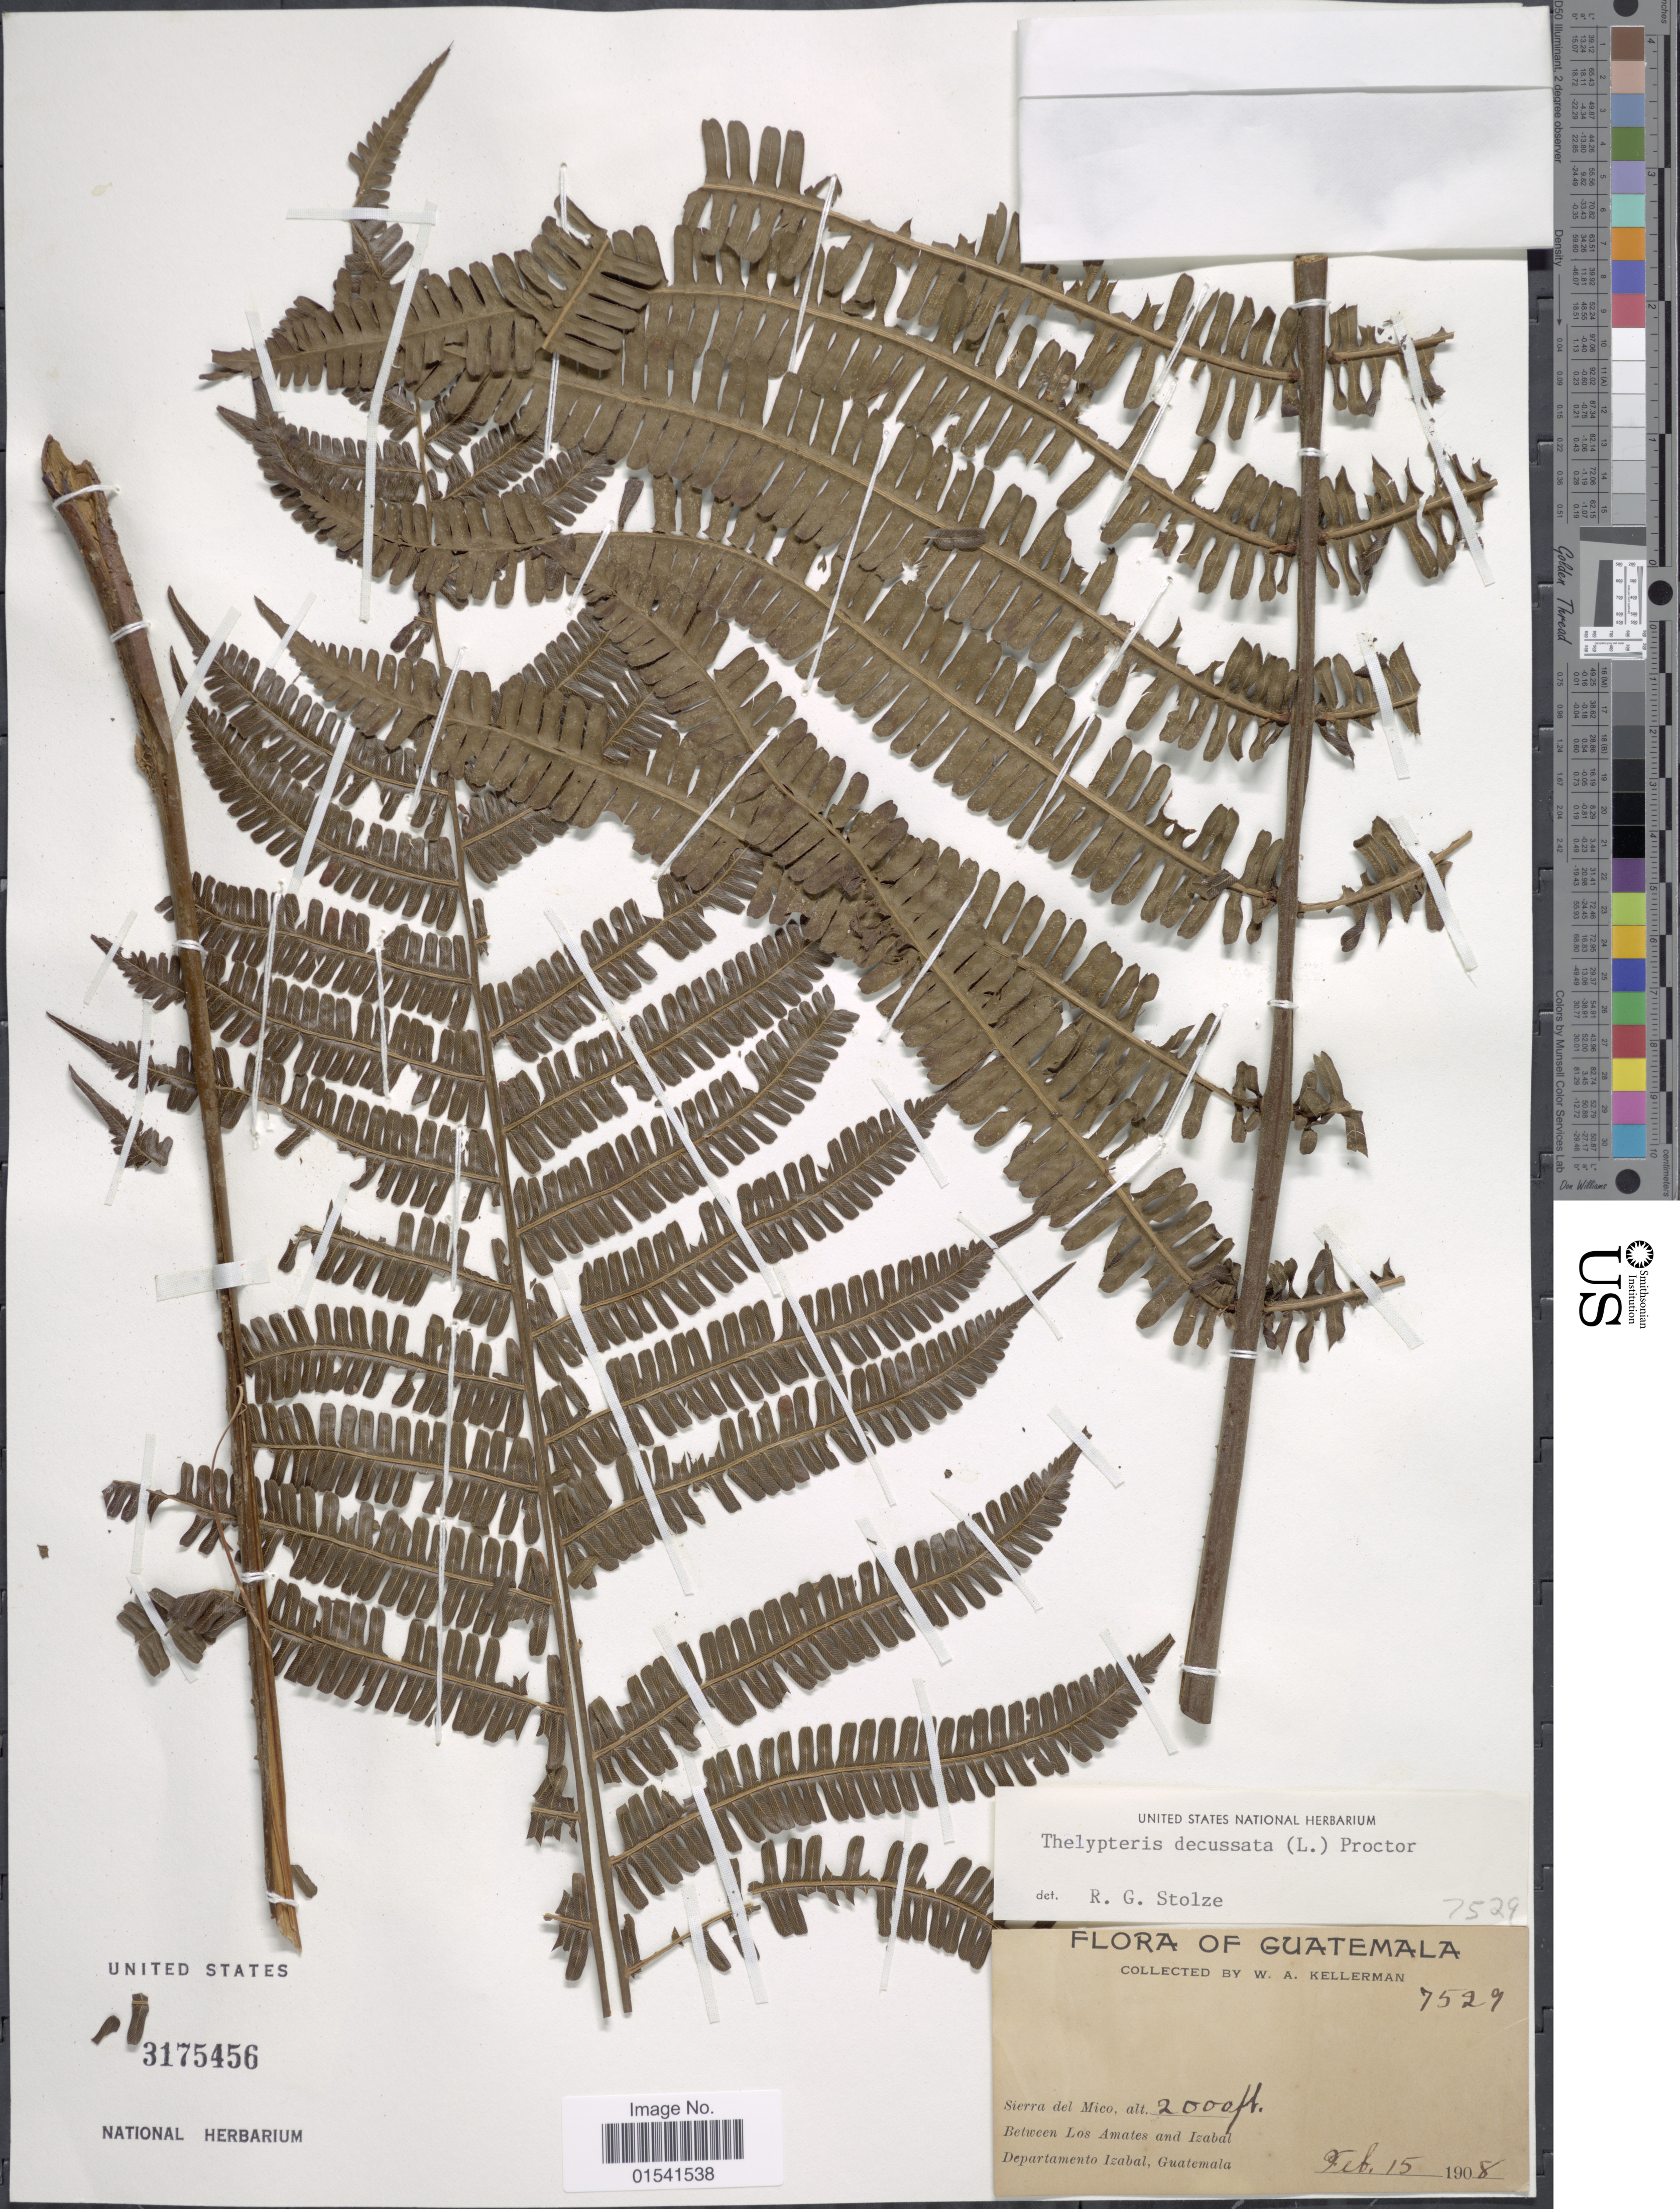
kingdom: Plantae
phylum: Tracheophyta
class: Polypodiopsida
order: Polypodiales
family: Thelypteridaceae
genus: Steiropteris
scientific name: Steiropteris decussata var. decussata (L.) comb. nov., ined. 2015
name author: (L.)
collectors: W. Kellerman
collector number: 7529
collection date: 1908-02-15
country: Guatemala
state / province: Izabal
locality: Sierra del Mico, Between Los Amates and Izabal Departamento Izabal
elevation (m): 610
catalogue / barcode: US 3175456